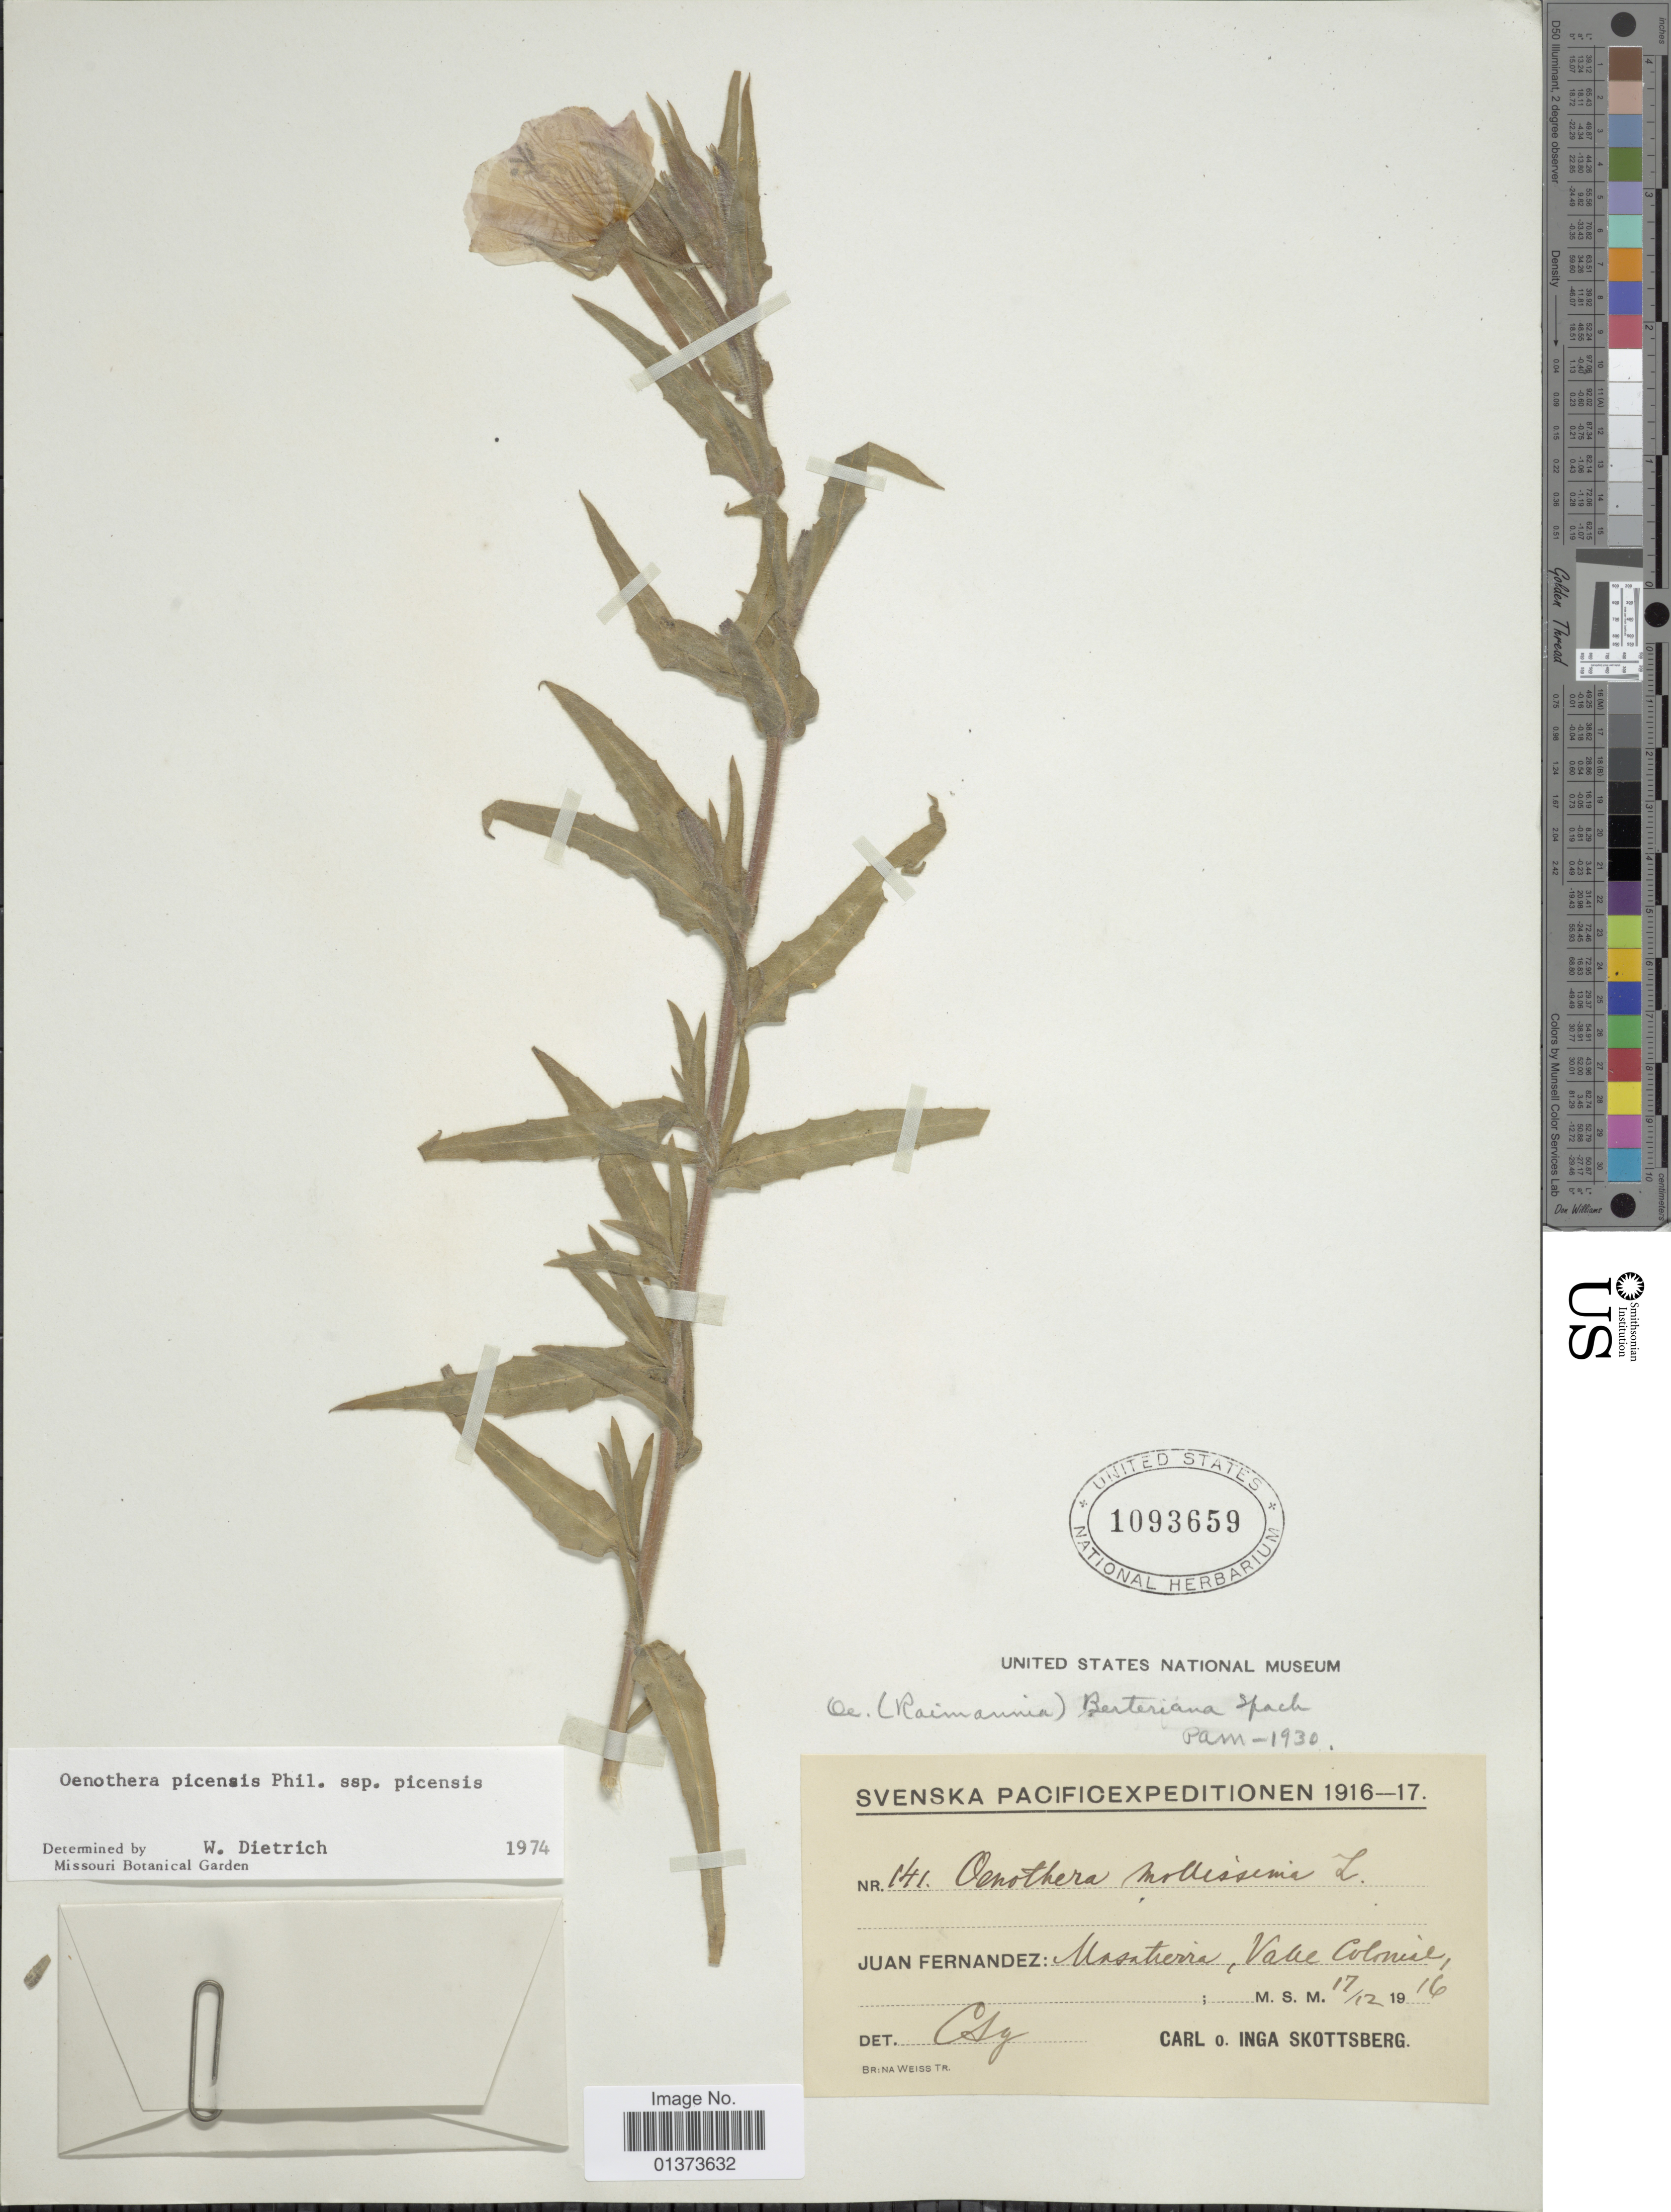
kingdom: Plantae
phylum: Tracheophyta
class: Magnoliopsida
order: Myrtales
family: Onagraceae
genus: Oenothera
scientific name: Oenothera picensis subsp. picensis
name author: Phil.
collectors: C. Skottsberg & I. Skottsberg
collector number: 141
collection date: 1916-12-17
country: Chile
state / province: Valparaíso (V)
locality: Moasterra, Valle Colonie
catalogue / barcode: US 1093659